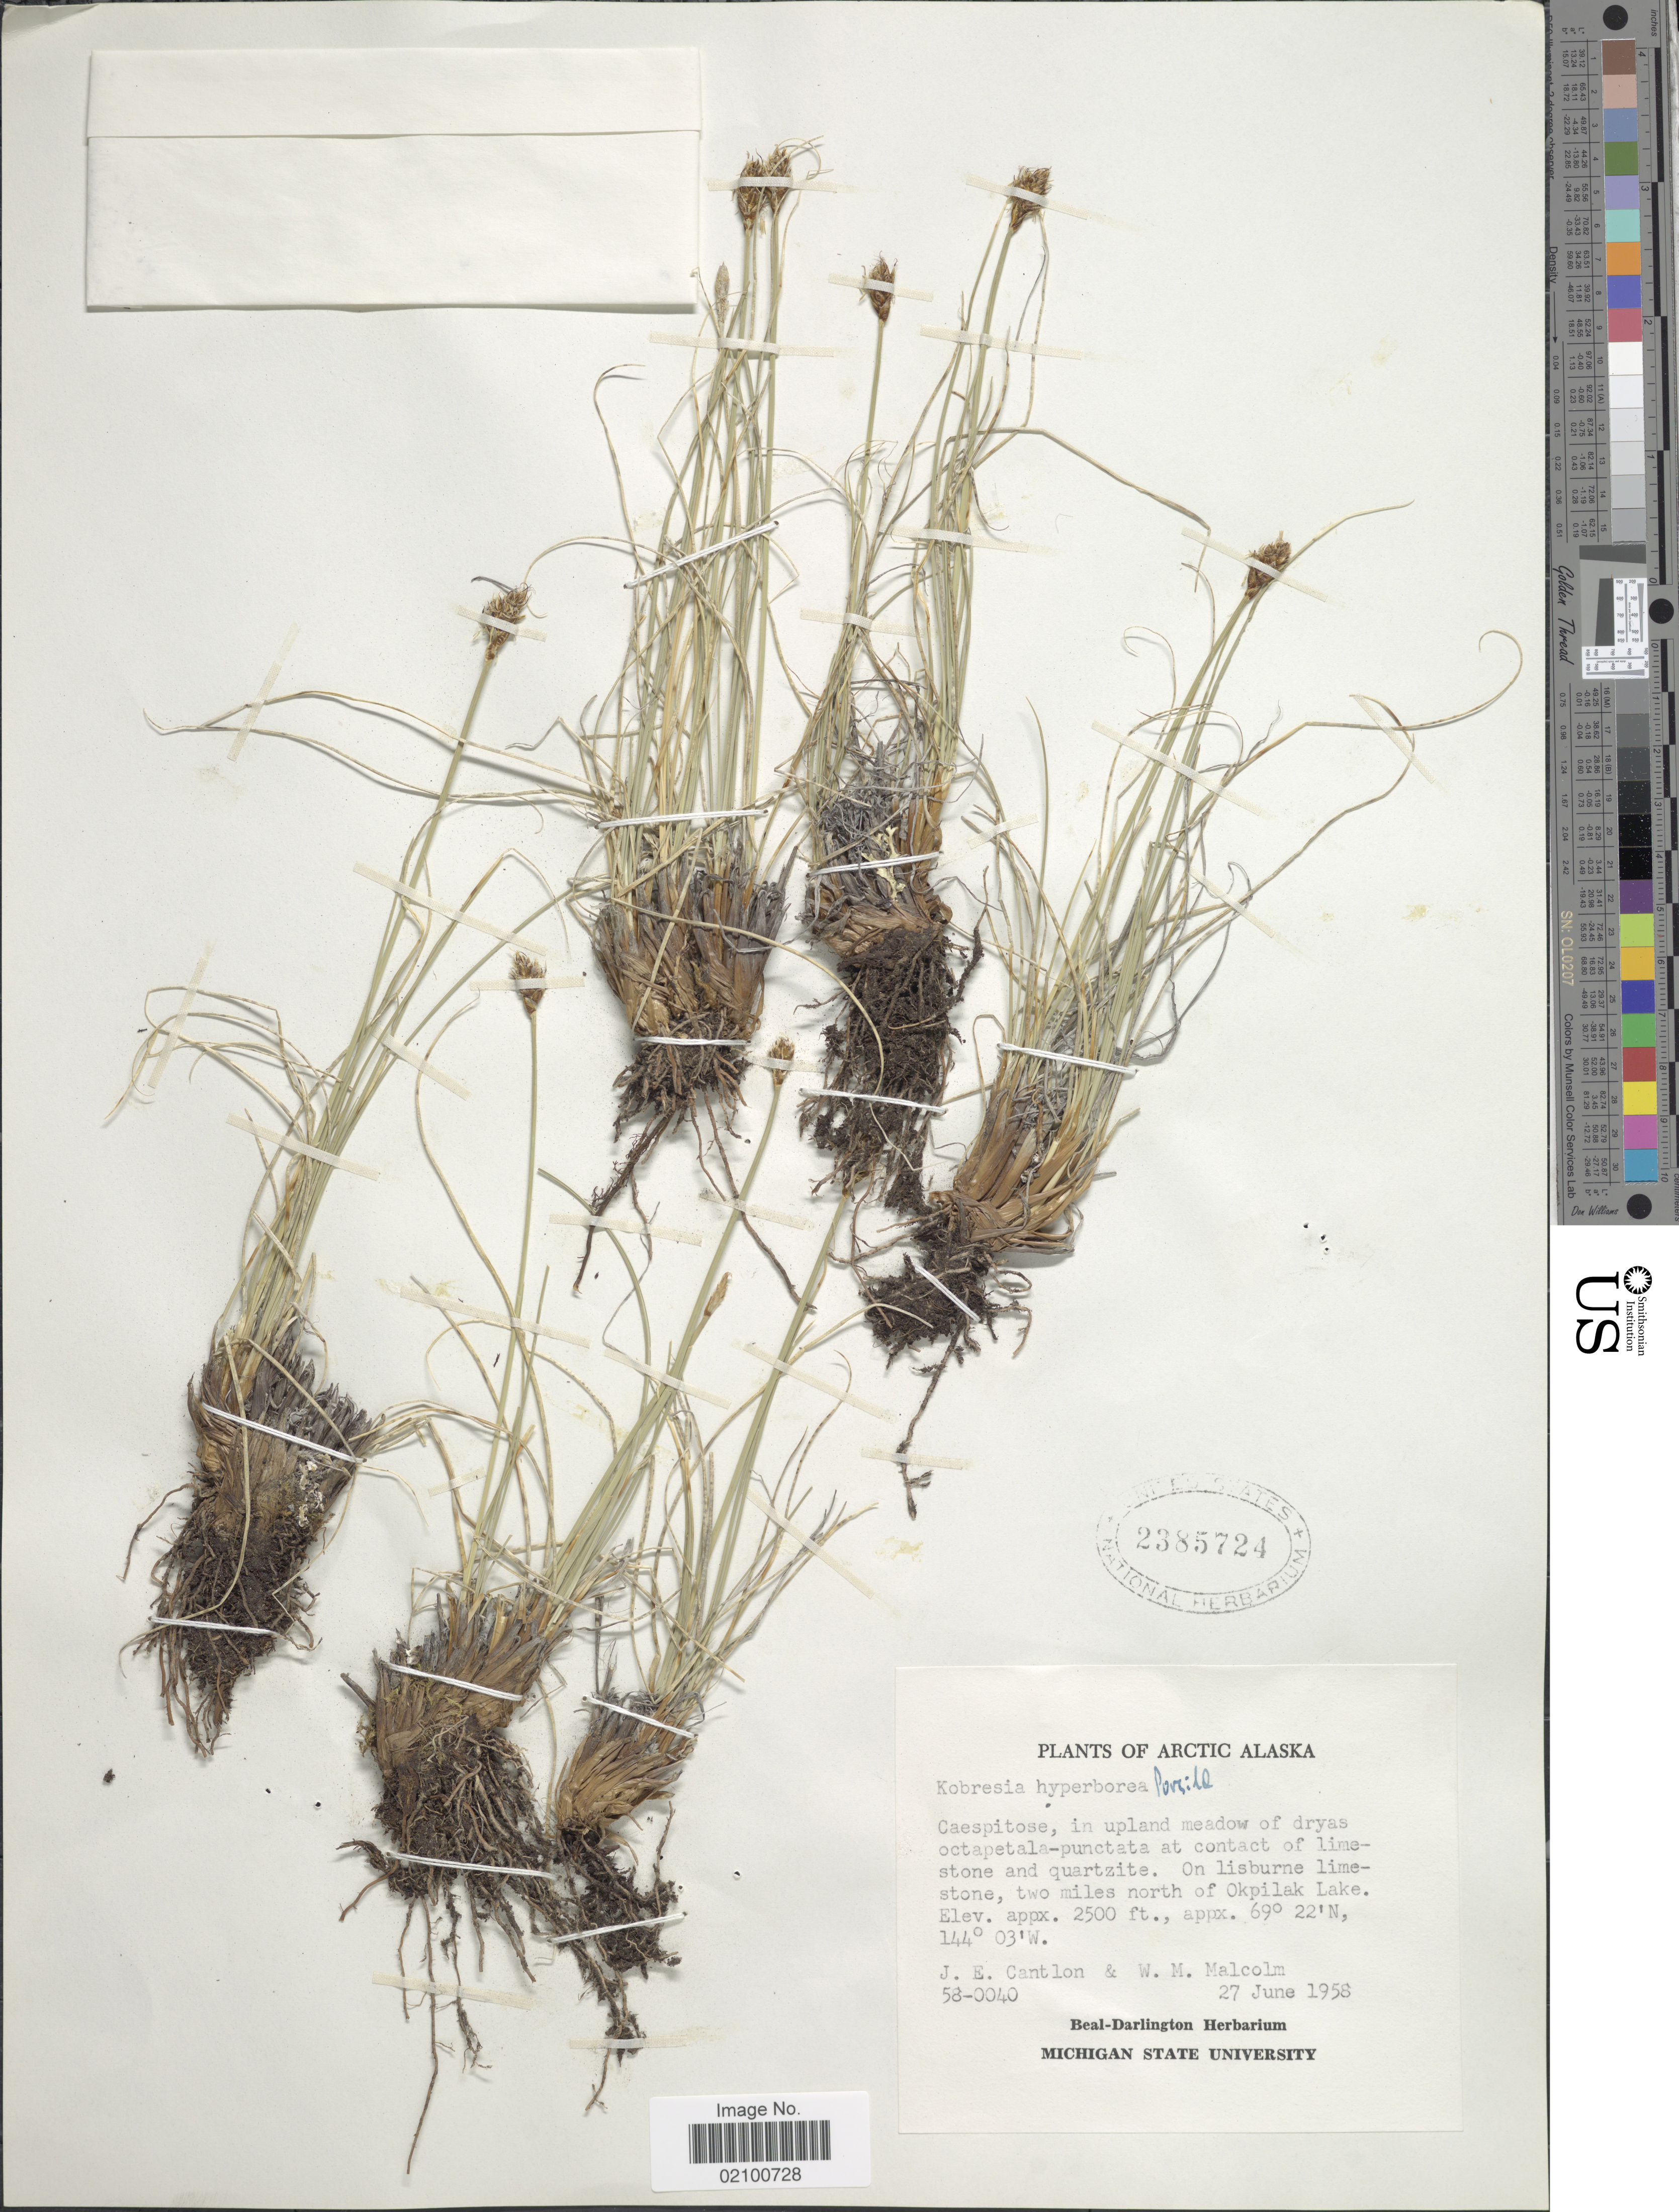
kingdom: Plantae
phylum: Tracheophyta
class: Liliopsida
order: Poales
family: Cyperaceae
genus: Carex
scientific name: Carex borealipolaris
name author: S.R. Zhang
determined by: Strong, M. T., (US), Smithsonian Institution - National Museum of Natural History (UNITED STATES)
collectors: J. Cantlon & W. Malcolm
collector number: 58-0040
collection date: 1958-06-27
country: United States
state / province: Alaska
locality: Arctic Alaska, two miles north of Okpilak Lake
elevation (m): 762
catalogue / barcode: US 2385724